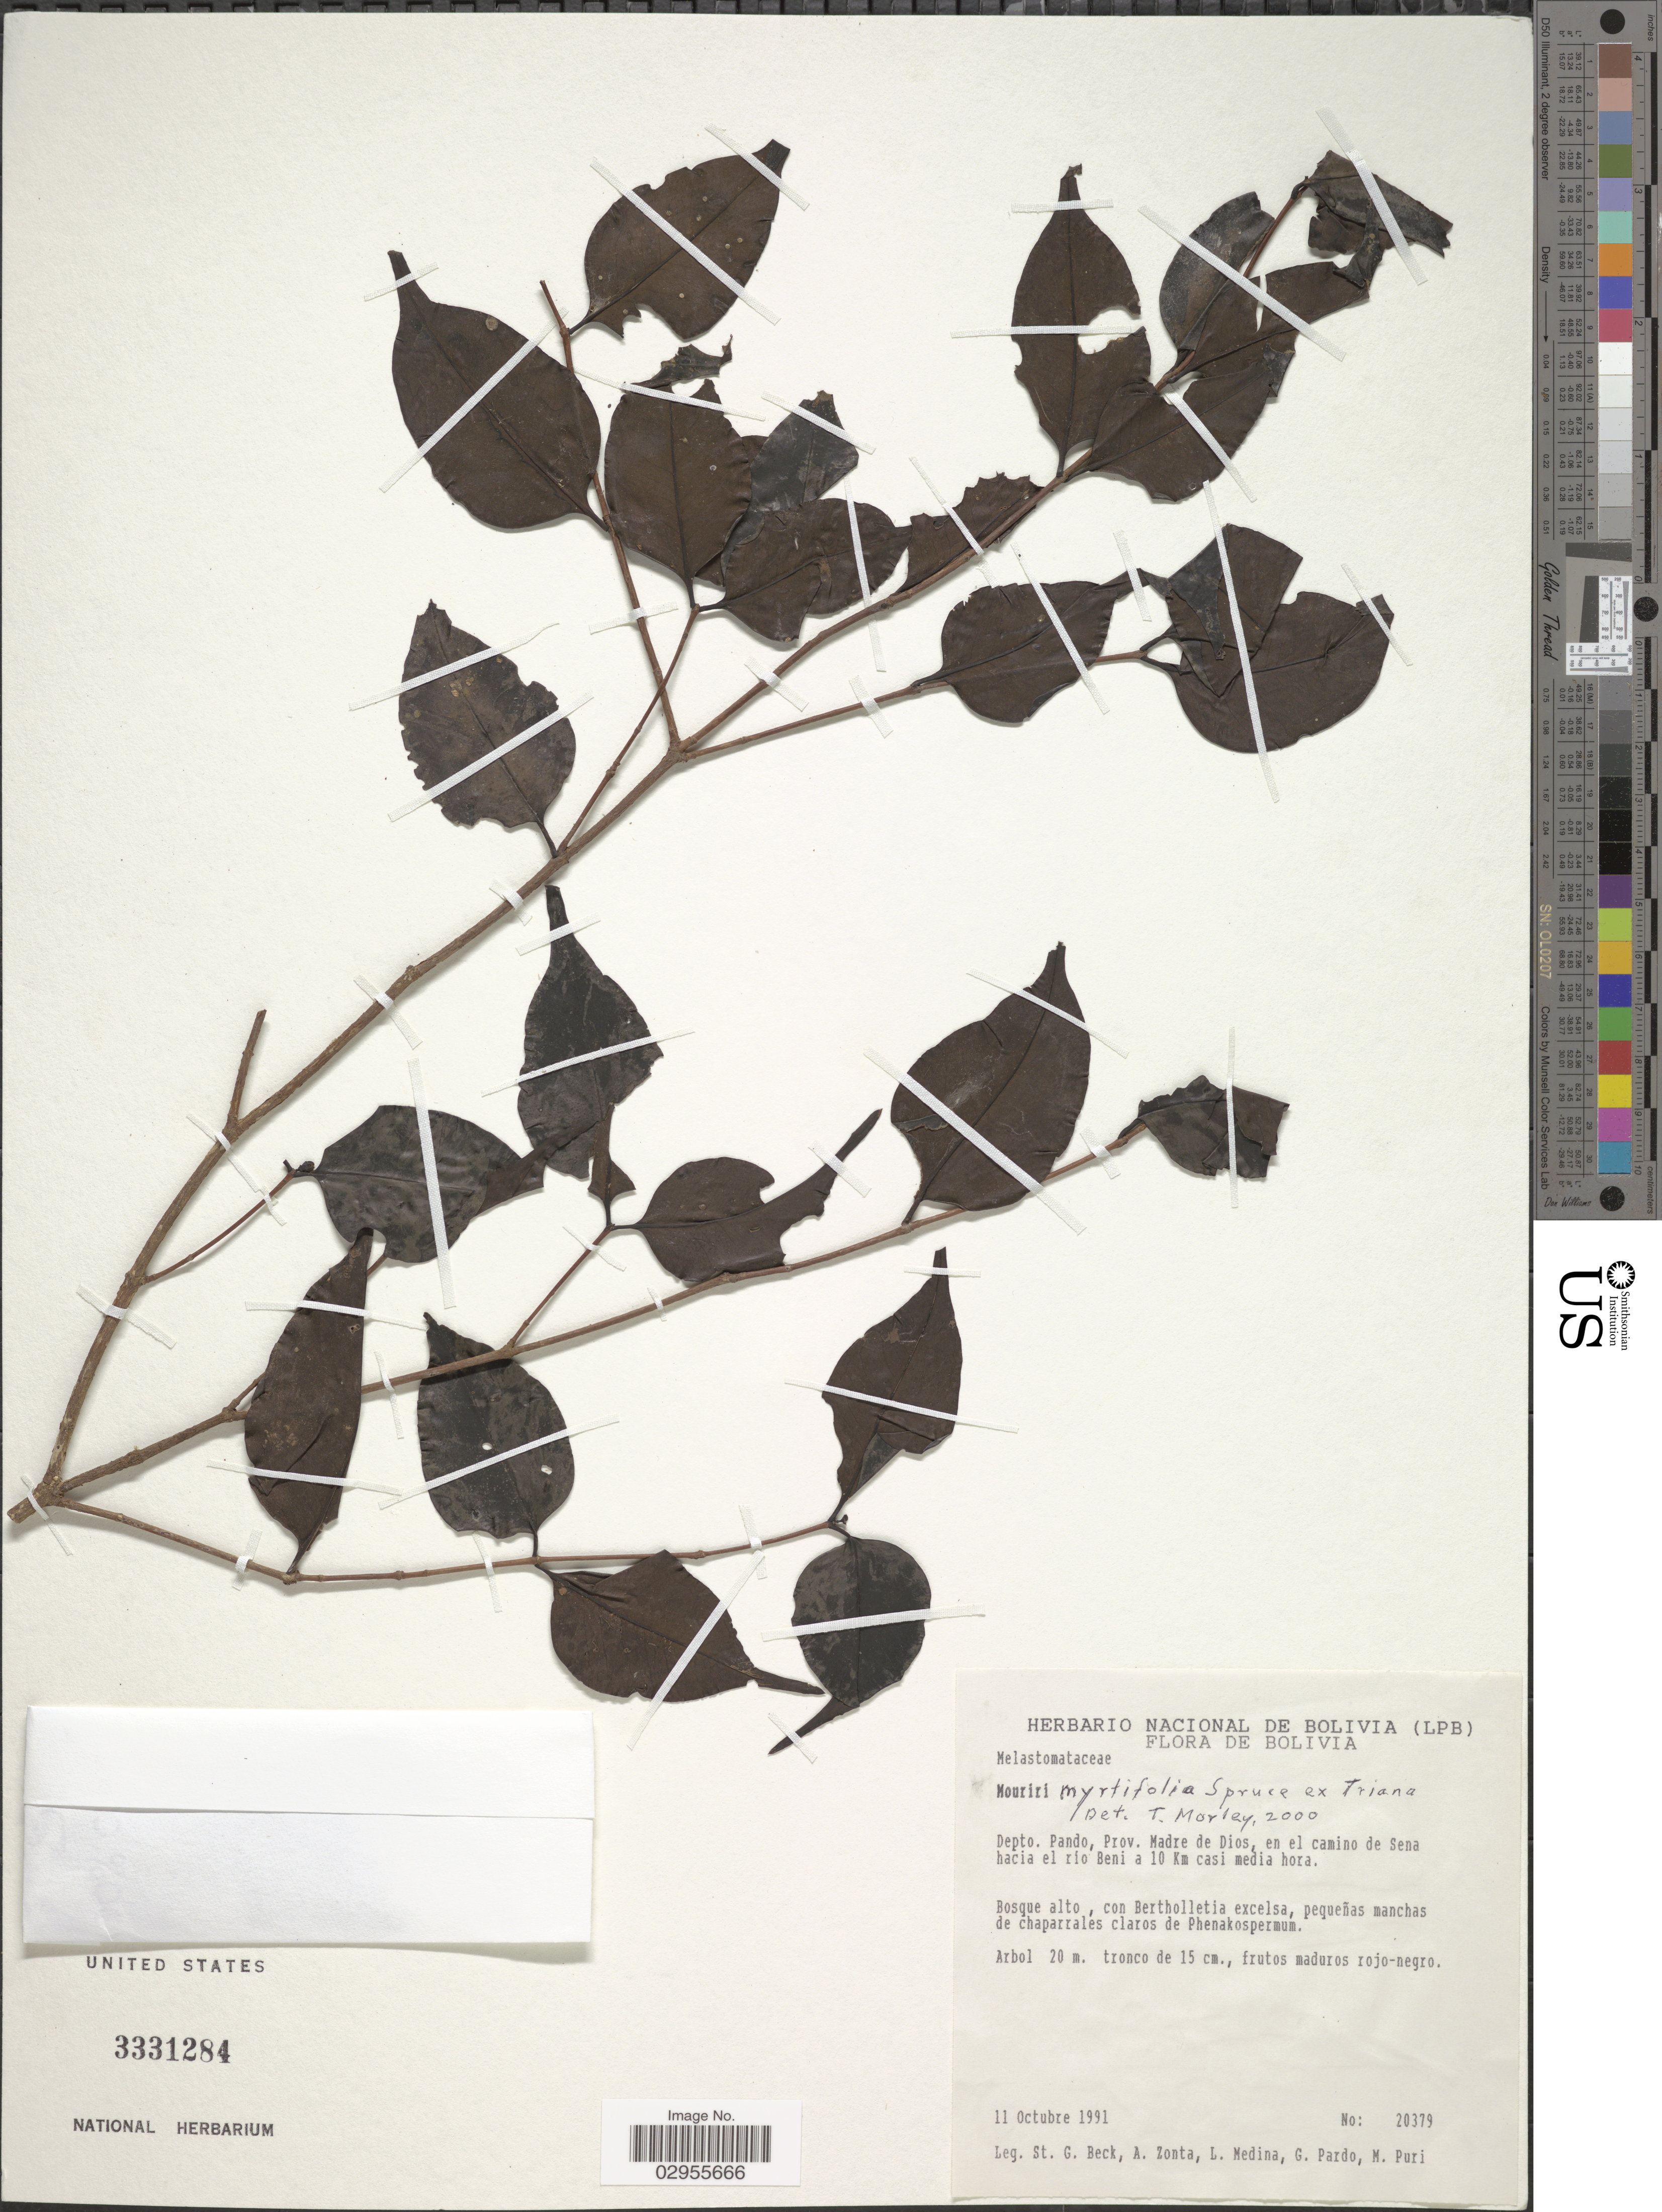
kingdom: Plantae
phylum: Tracheophyta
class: Magnoliopsida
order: Myrtales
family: Melastomataceae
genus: Mouriri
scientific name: Mouriri myrtifolia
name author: Spruce ex Triana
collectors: S. G. Beck, A. Zonta, L. Medina, G. Pardo & M. Puri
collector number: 20379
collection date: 1991-10-11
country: Bolivia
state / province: Pando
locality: Depto. Pando, Prov. Madre de Dios, en el camino de Sena hacia el río Beni a 10 Km casi media hora.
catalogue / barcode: US 3331284